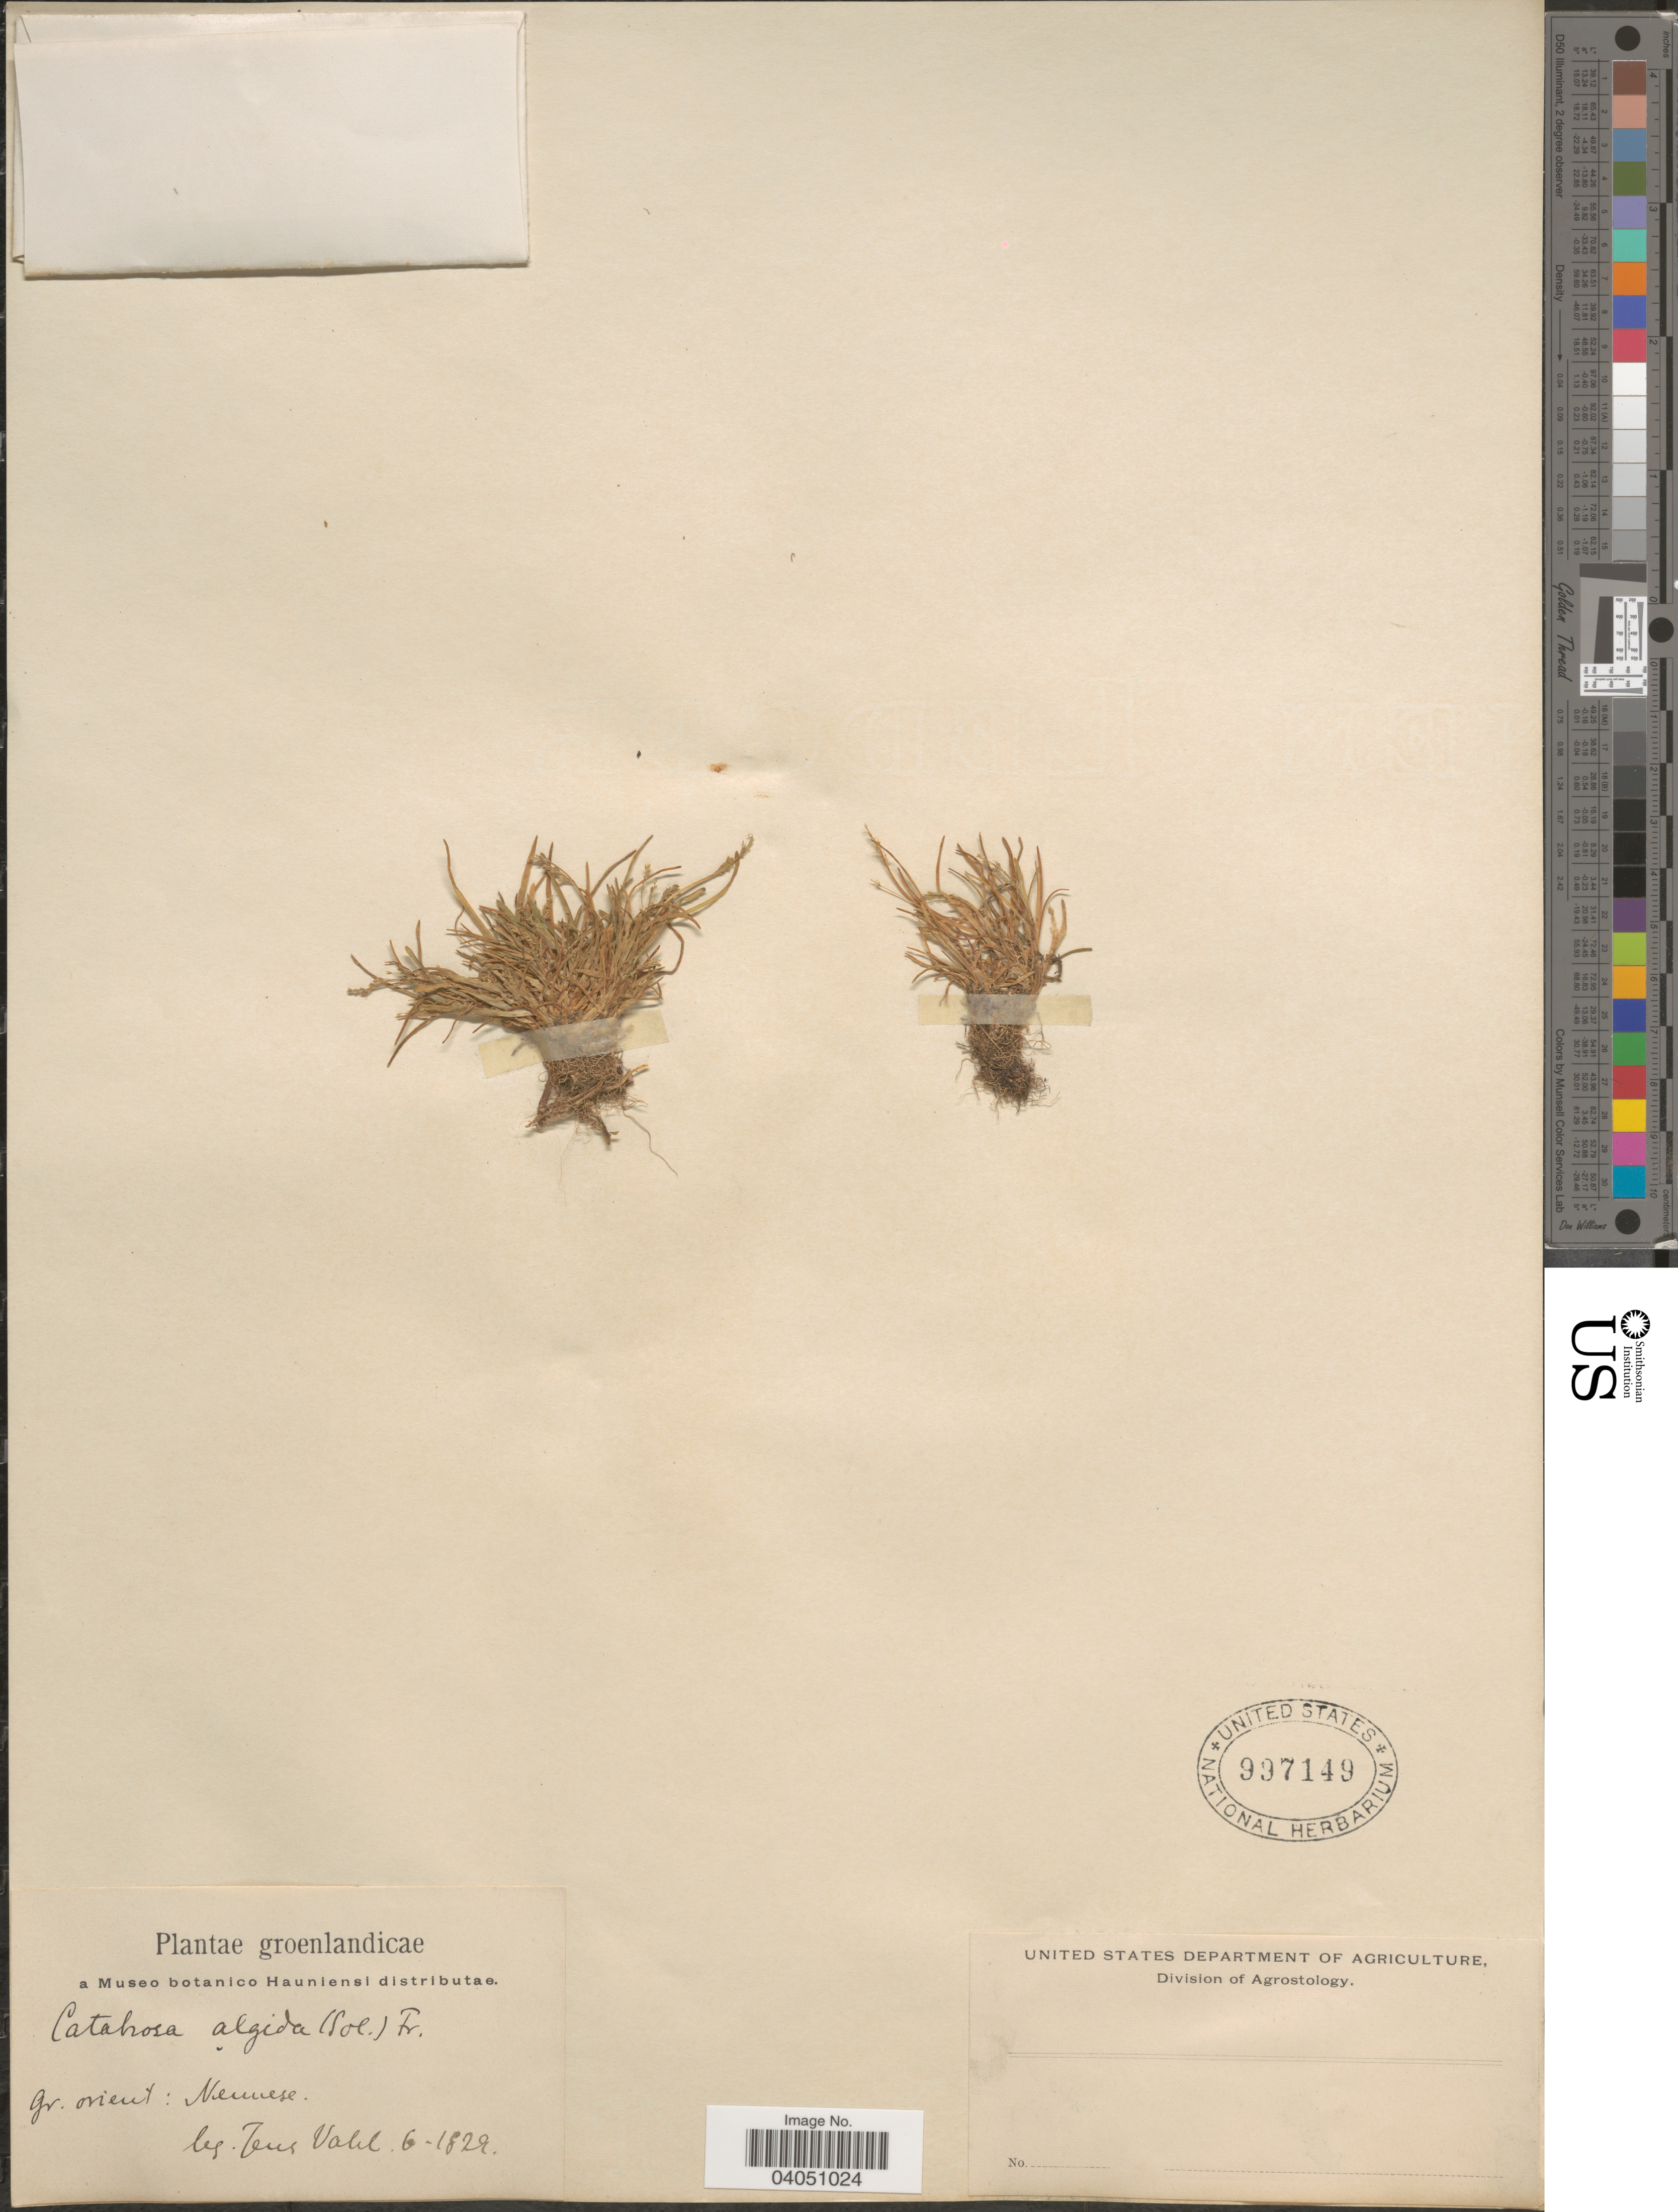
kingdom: Plantae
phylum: Tracheophyta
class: Liliopsida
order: Poales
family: Poaceae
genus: Phippsia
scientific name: Phippsia algida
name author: (Sol.) R. Br.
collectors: J. Vahl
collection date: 1829-06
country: Greenland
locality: Groenlandicae. Gr. orient: Neunese. [interpreted]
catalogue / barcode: US 997149